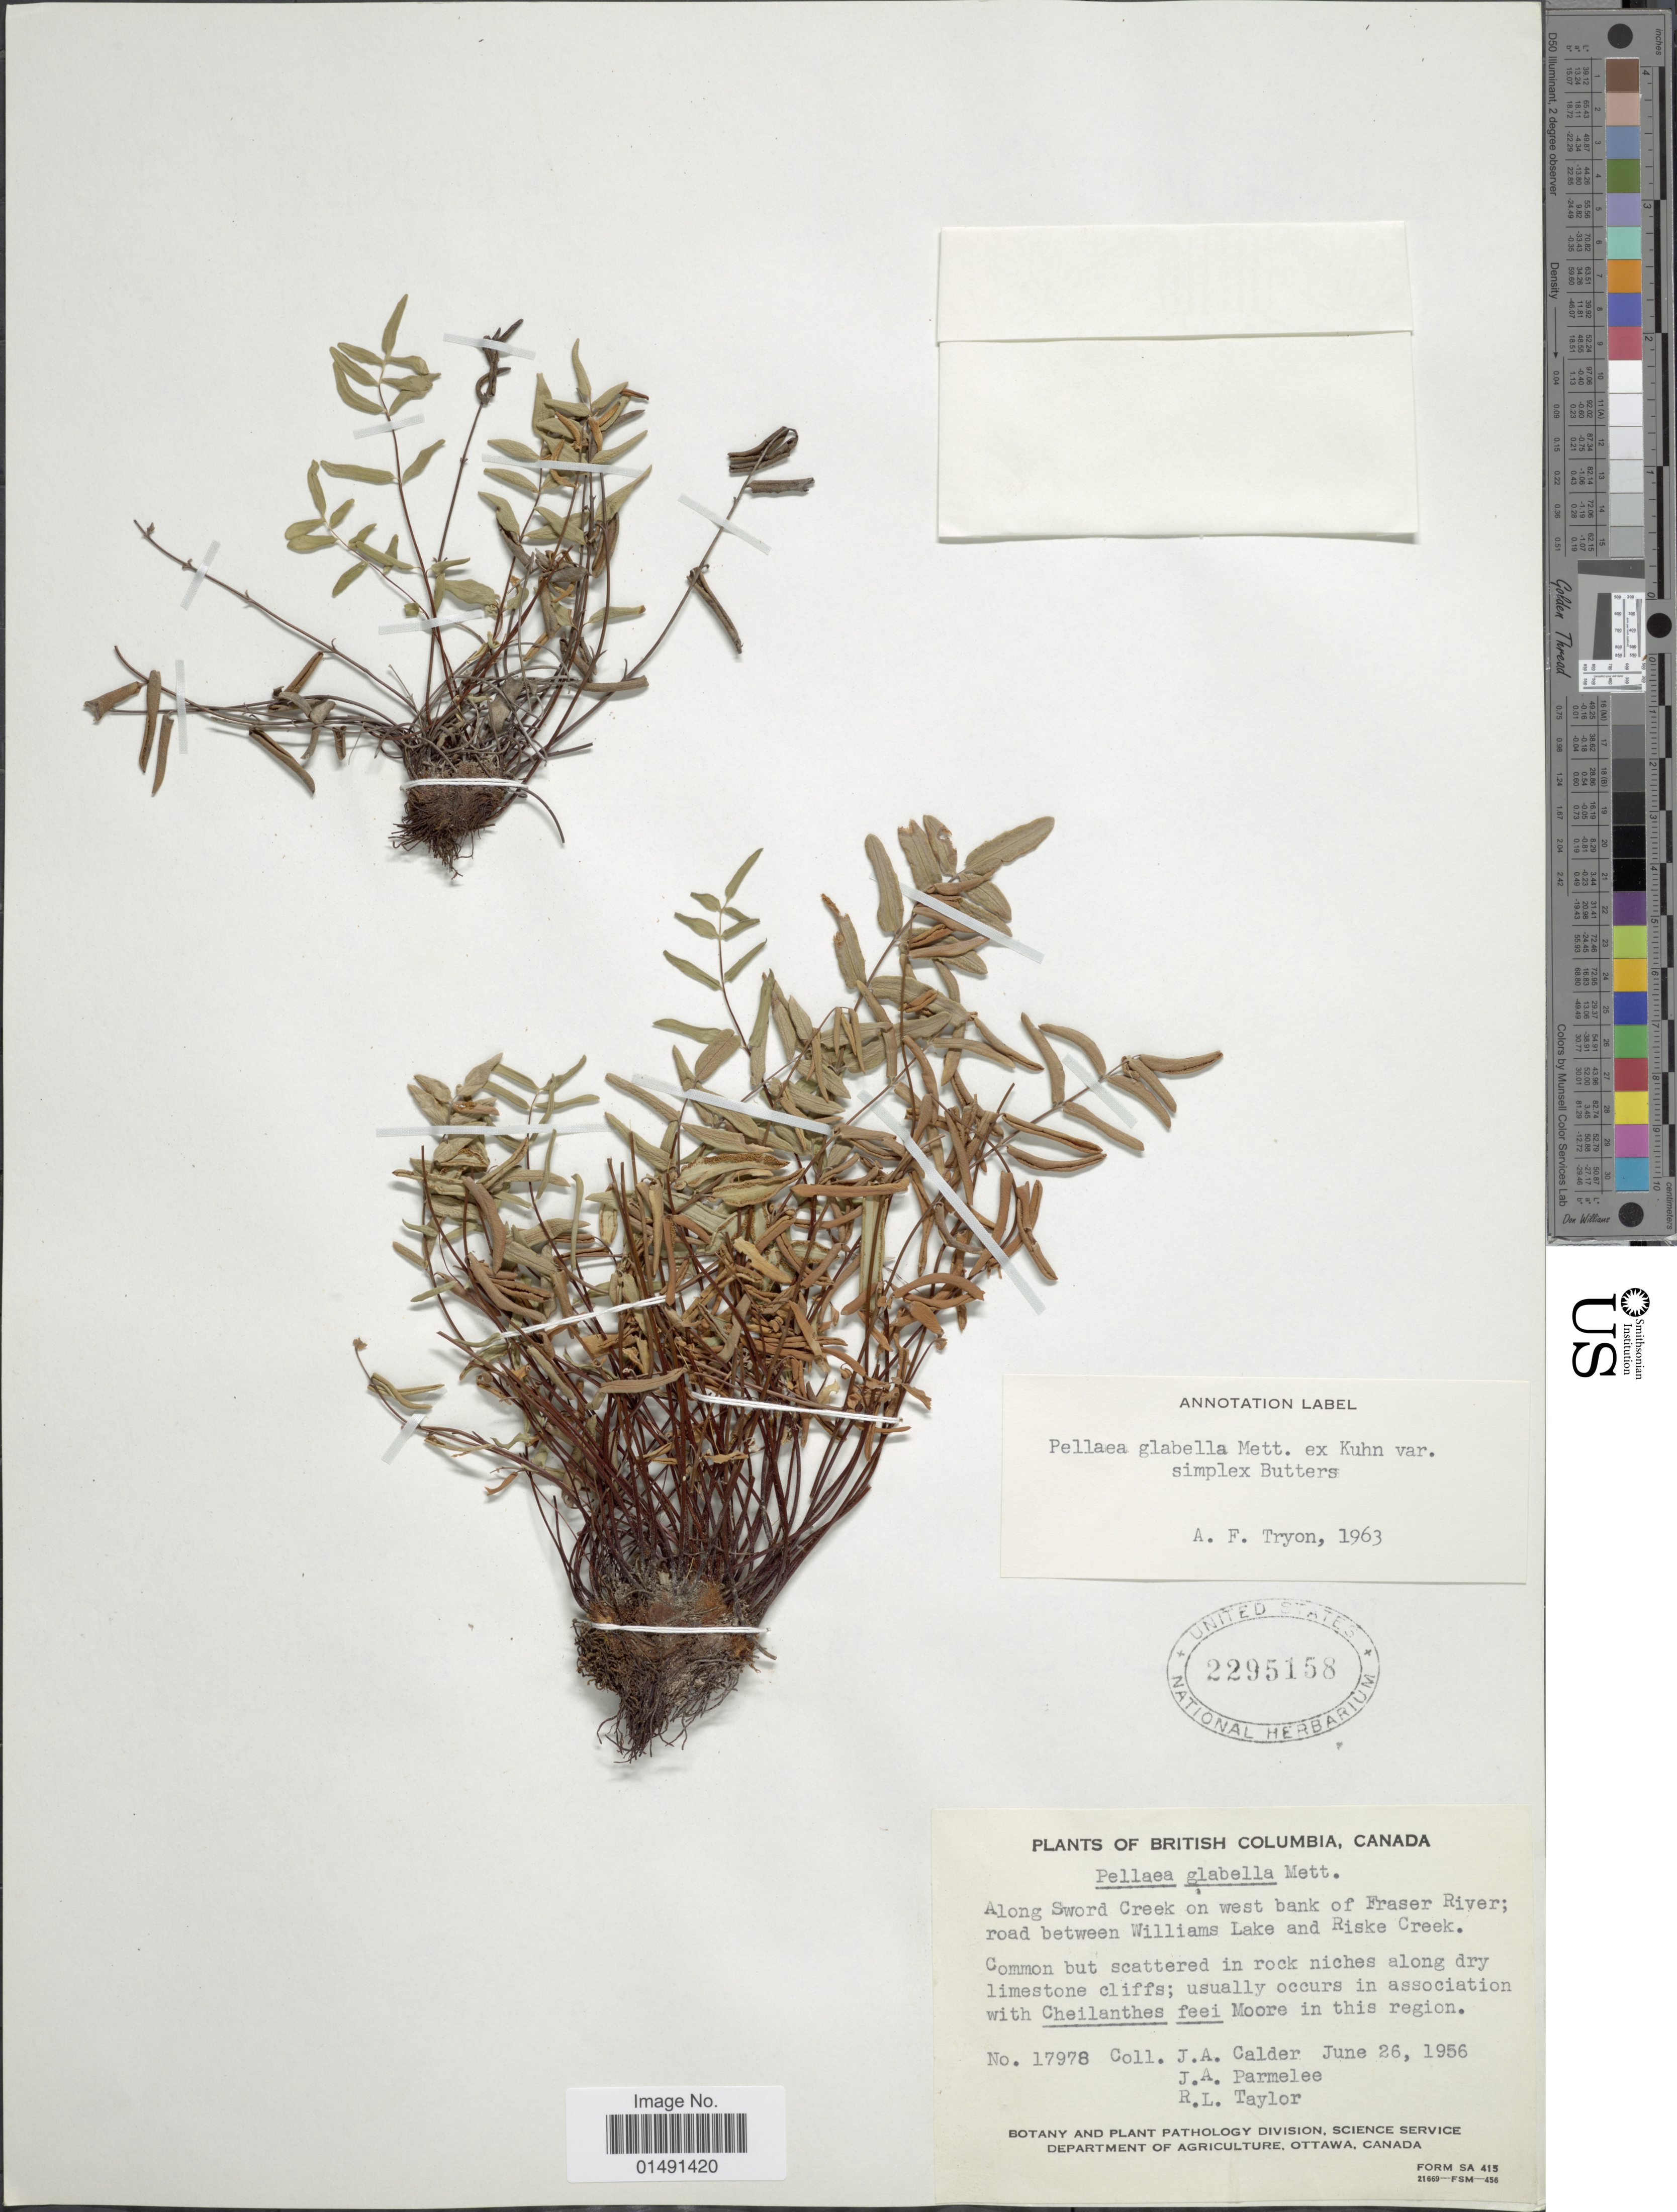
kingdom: Plantae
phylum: Tracheophyta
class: Polypodiopsida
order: Polypodiales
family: Pteridaceae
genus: Pellaea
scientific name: Pellaea glabella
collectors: J. A. Calder, J. A. Parmelee & R. Taylor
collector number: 17978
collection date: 1956-06-26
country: Canada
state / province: British Columbia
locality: Along Sword Creek on west bank of Fraser River; road between Williams Lake and Riske Creek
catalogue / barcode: US 2295158